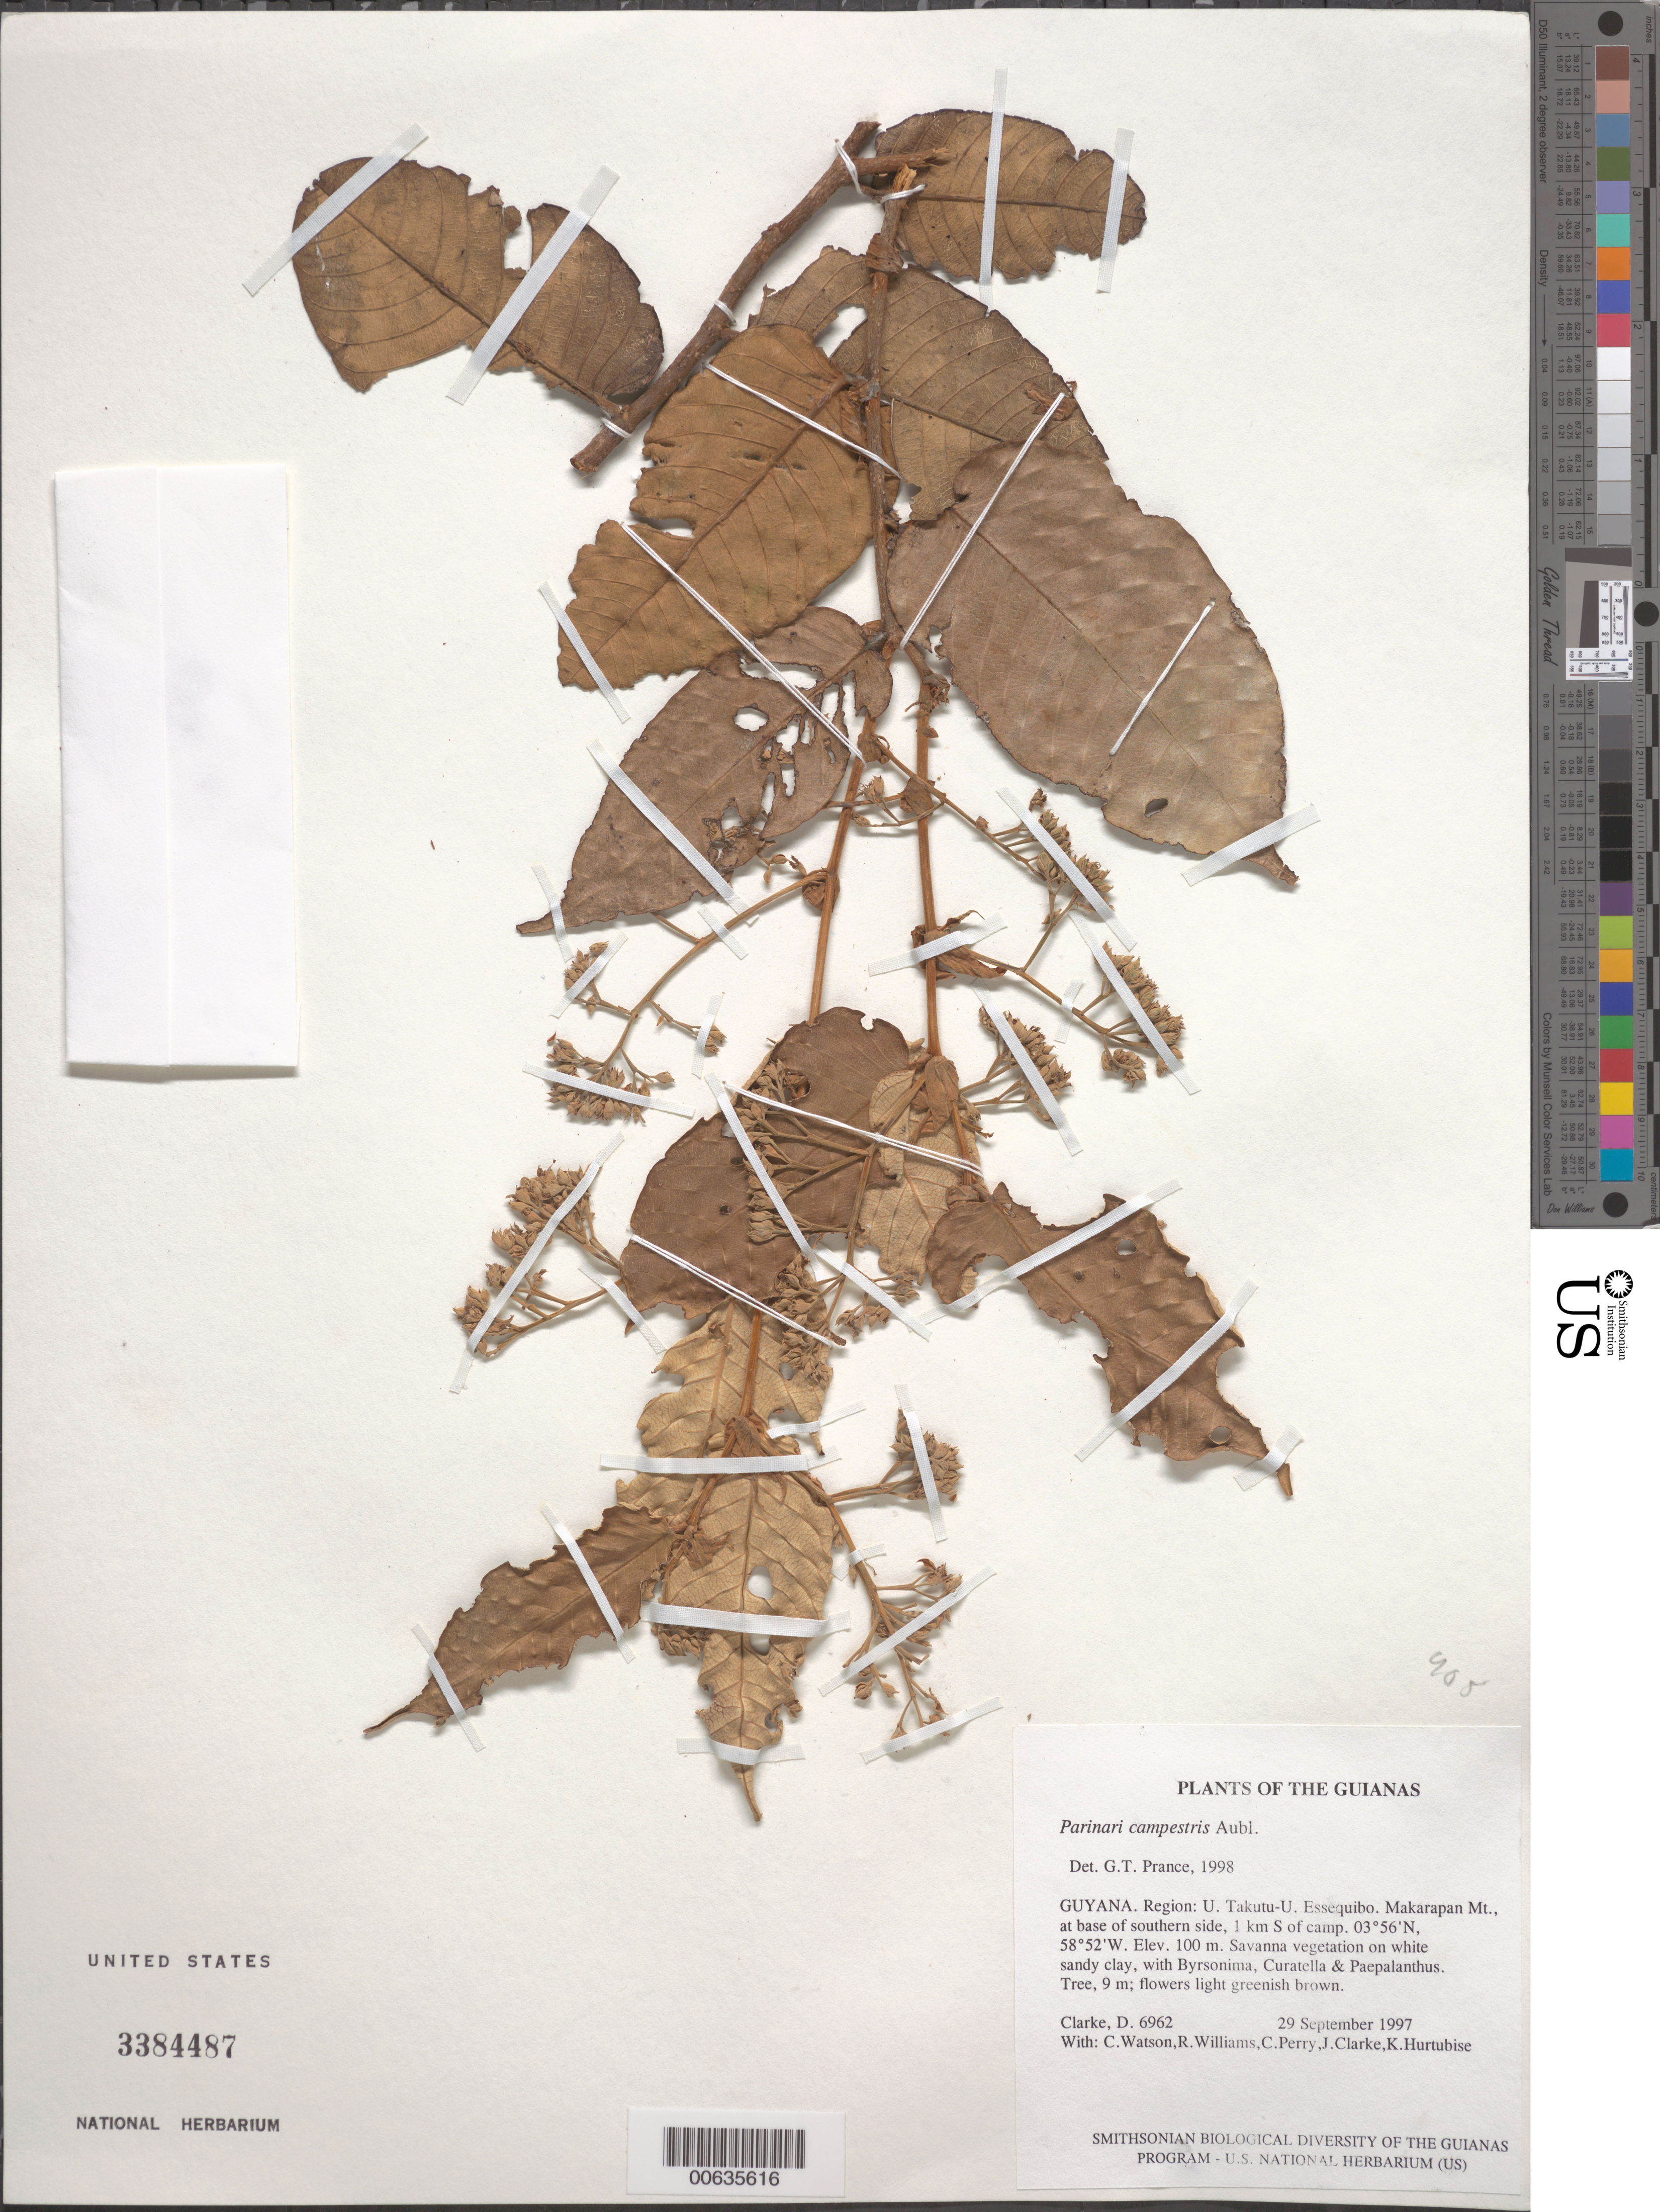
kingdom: Plantae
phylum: Tracheophyta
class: Magnoliopsida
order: Malpighiales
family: Chrysobalanaceae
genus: Parinari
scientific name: Parinari campestris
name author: Aubl.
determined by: Prance, G. T.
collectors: H. D. Clarke, C. Watson, R. Williams, C. Perry, J. Clarke & K. Hurtubise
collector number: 6962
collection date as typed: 29 September 1997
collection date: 1997-09-29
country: Guyana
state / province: U. Takutu-U. Essequibo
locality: Makarapan Mt., at base of southern side, 1 km S of camp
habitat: Savanna vegetation on white sandy clay, with Byrsonima, Curatella & Paepalanthus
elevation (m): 100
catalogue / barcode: US 3384487